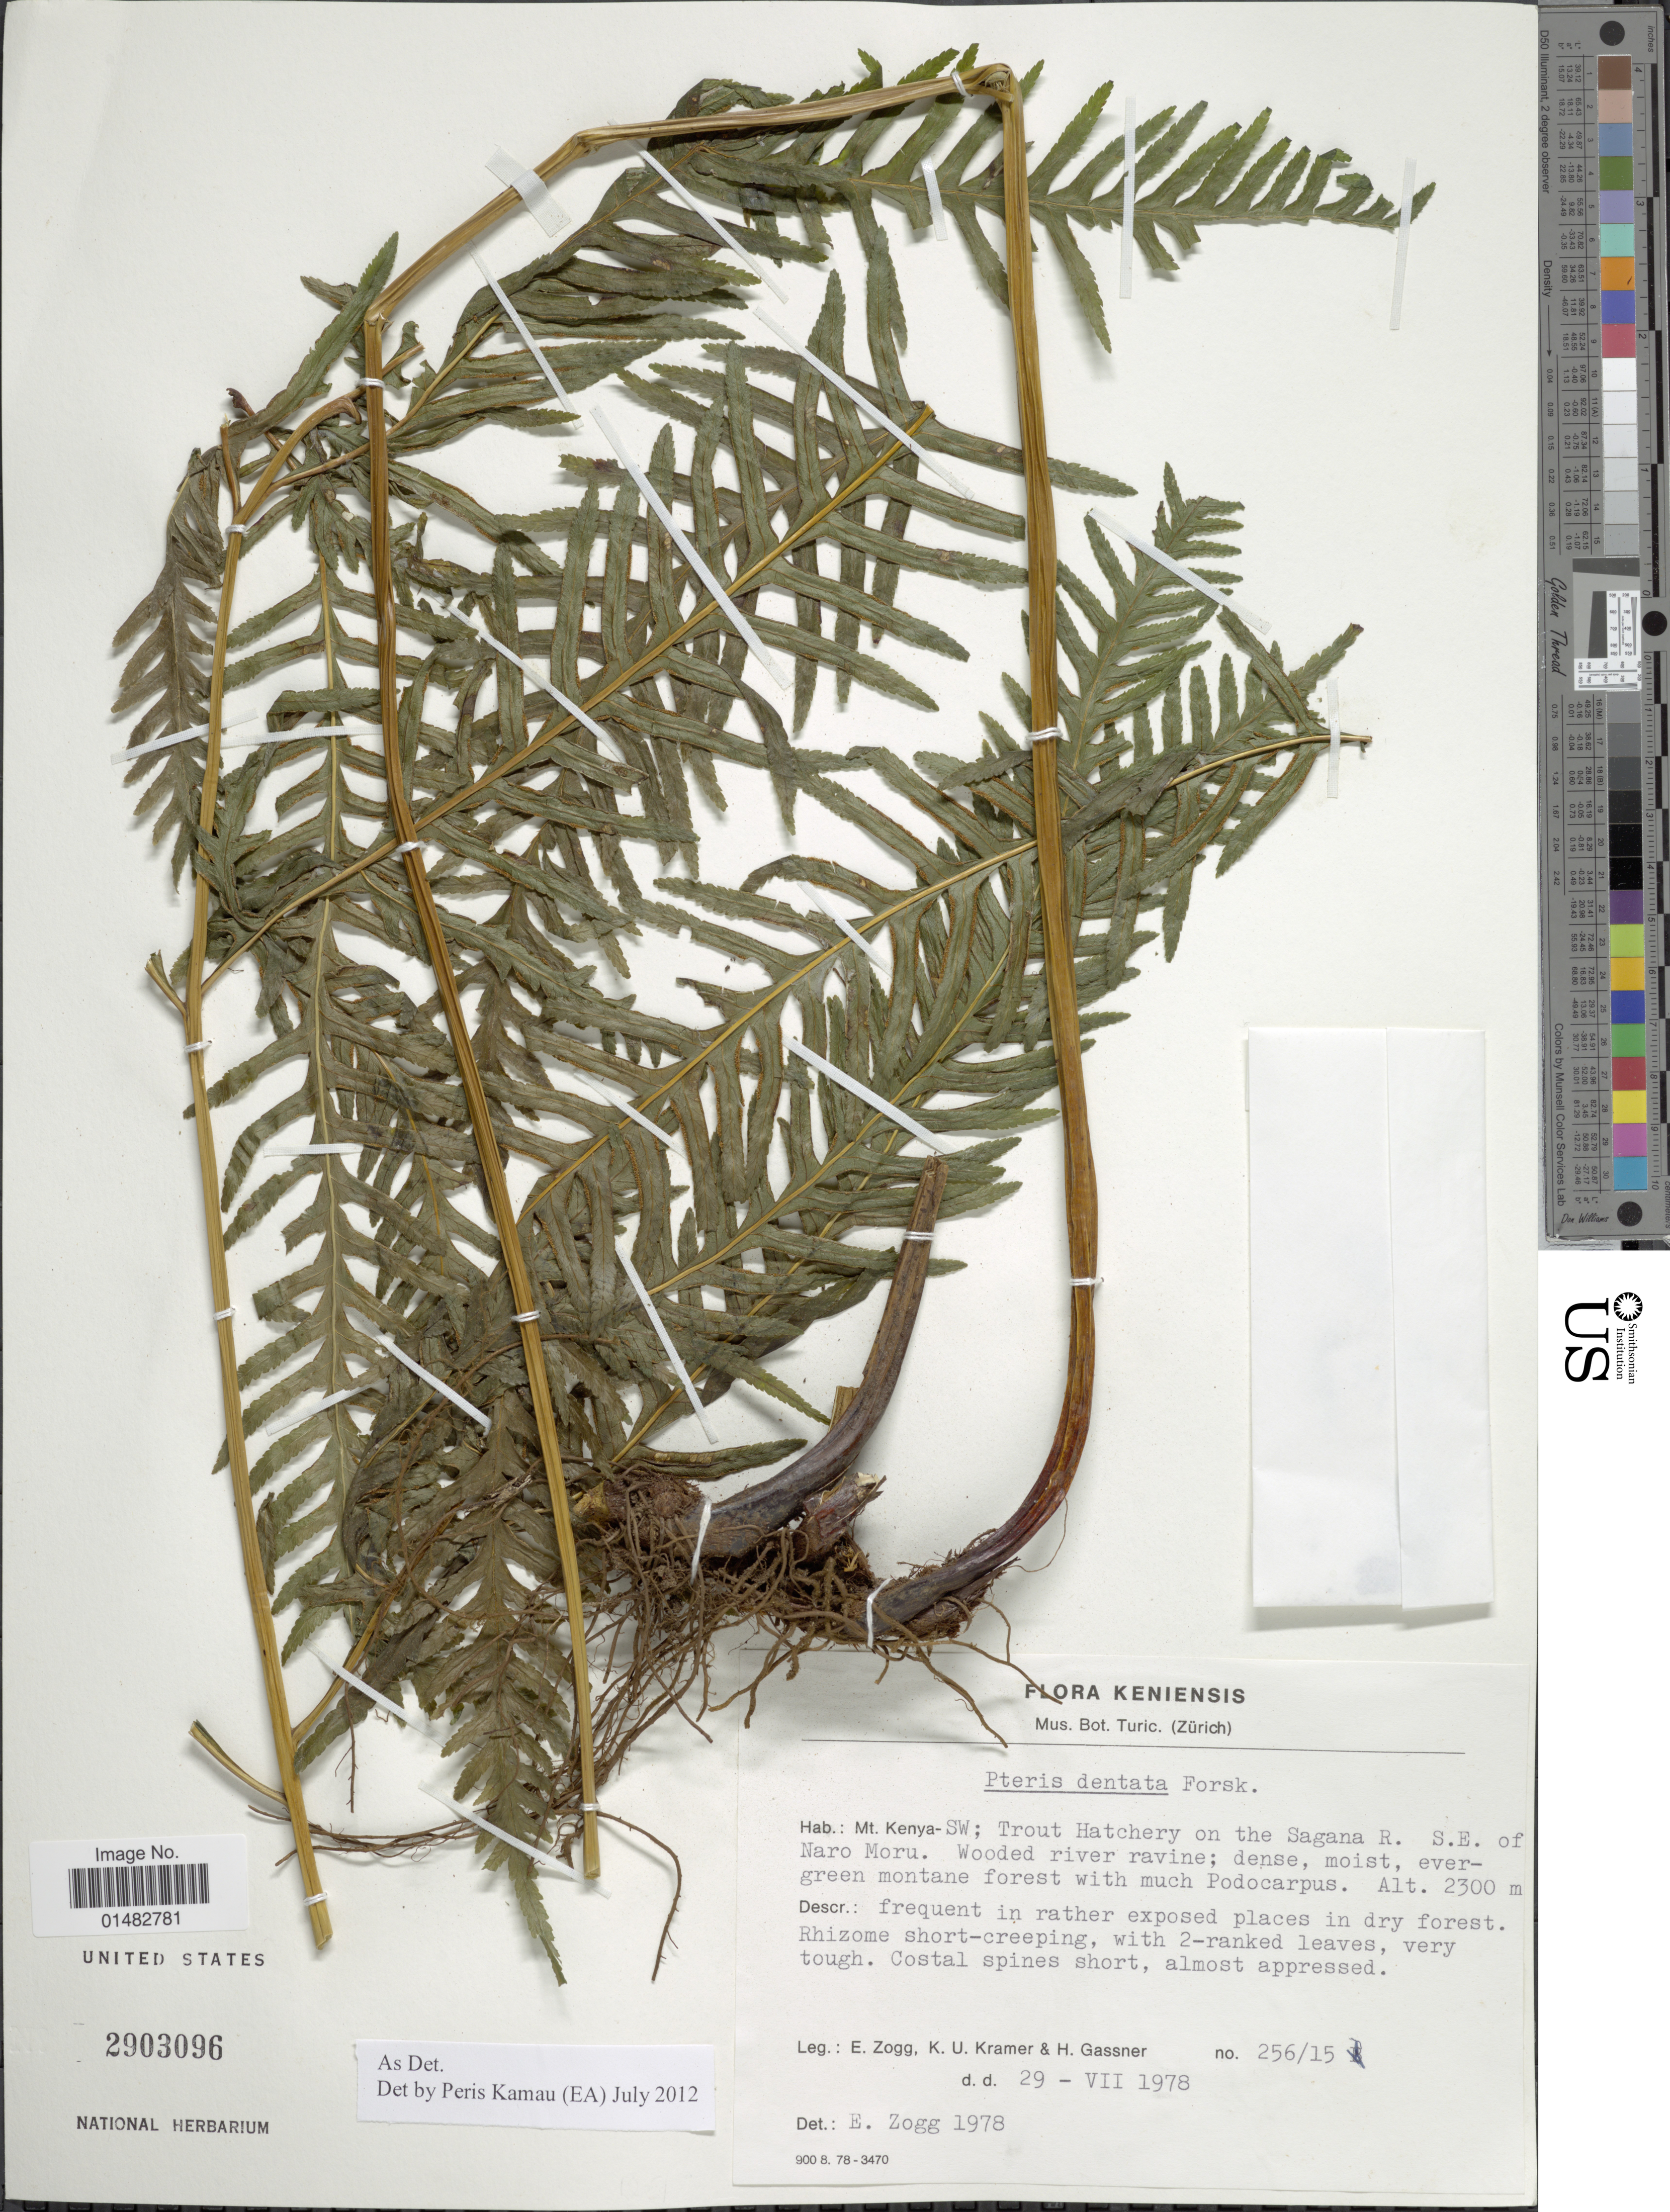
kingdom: Plantae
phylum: Tracheophyta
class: Polypodiopsida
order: Polypodiales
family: Pteridaceae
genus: Pteris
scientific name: Pteris dentata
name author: Forssk.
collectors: E. Zogg, K. U. Kramer & H. Gassner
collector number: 256/15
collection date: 1978-07-29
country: Kenya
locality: Keniensis,Mt. Kenya-SW: Trout Hatchery on the Sagana R. S.E. of Naro Moru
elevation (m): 2300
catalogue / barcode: US 2903096